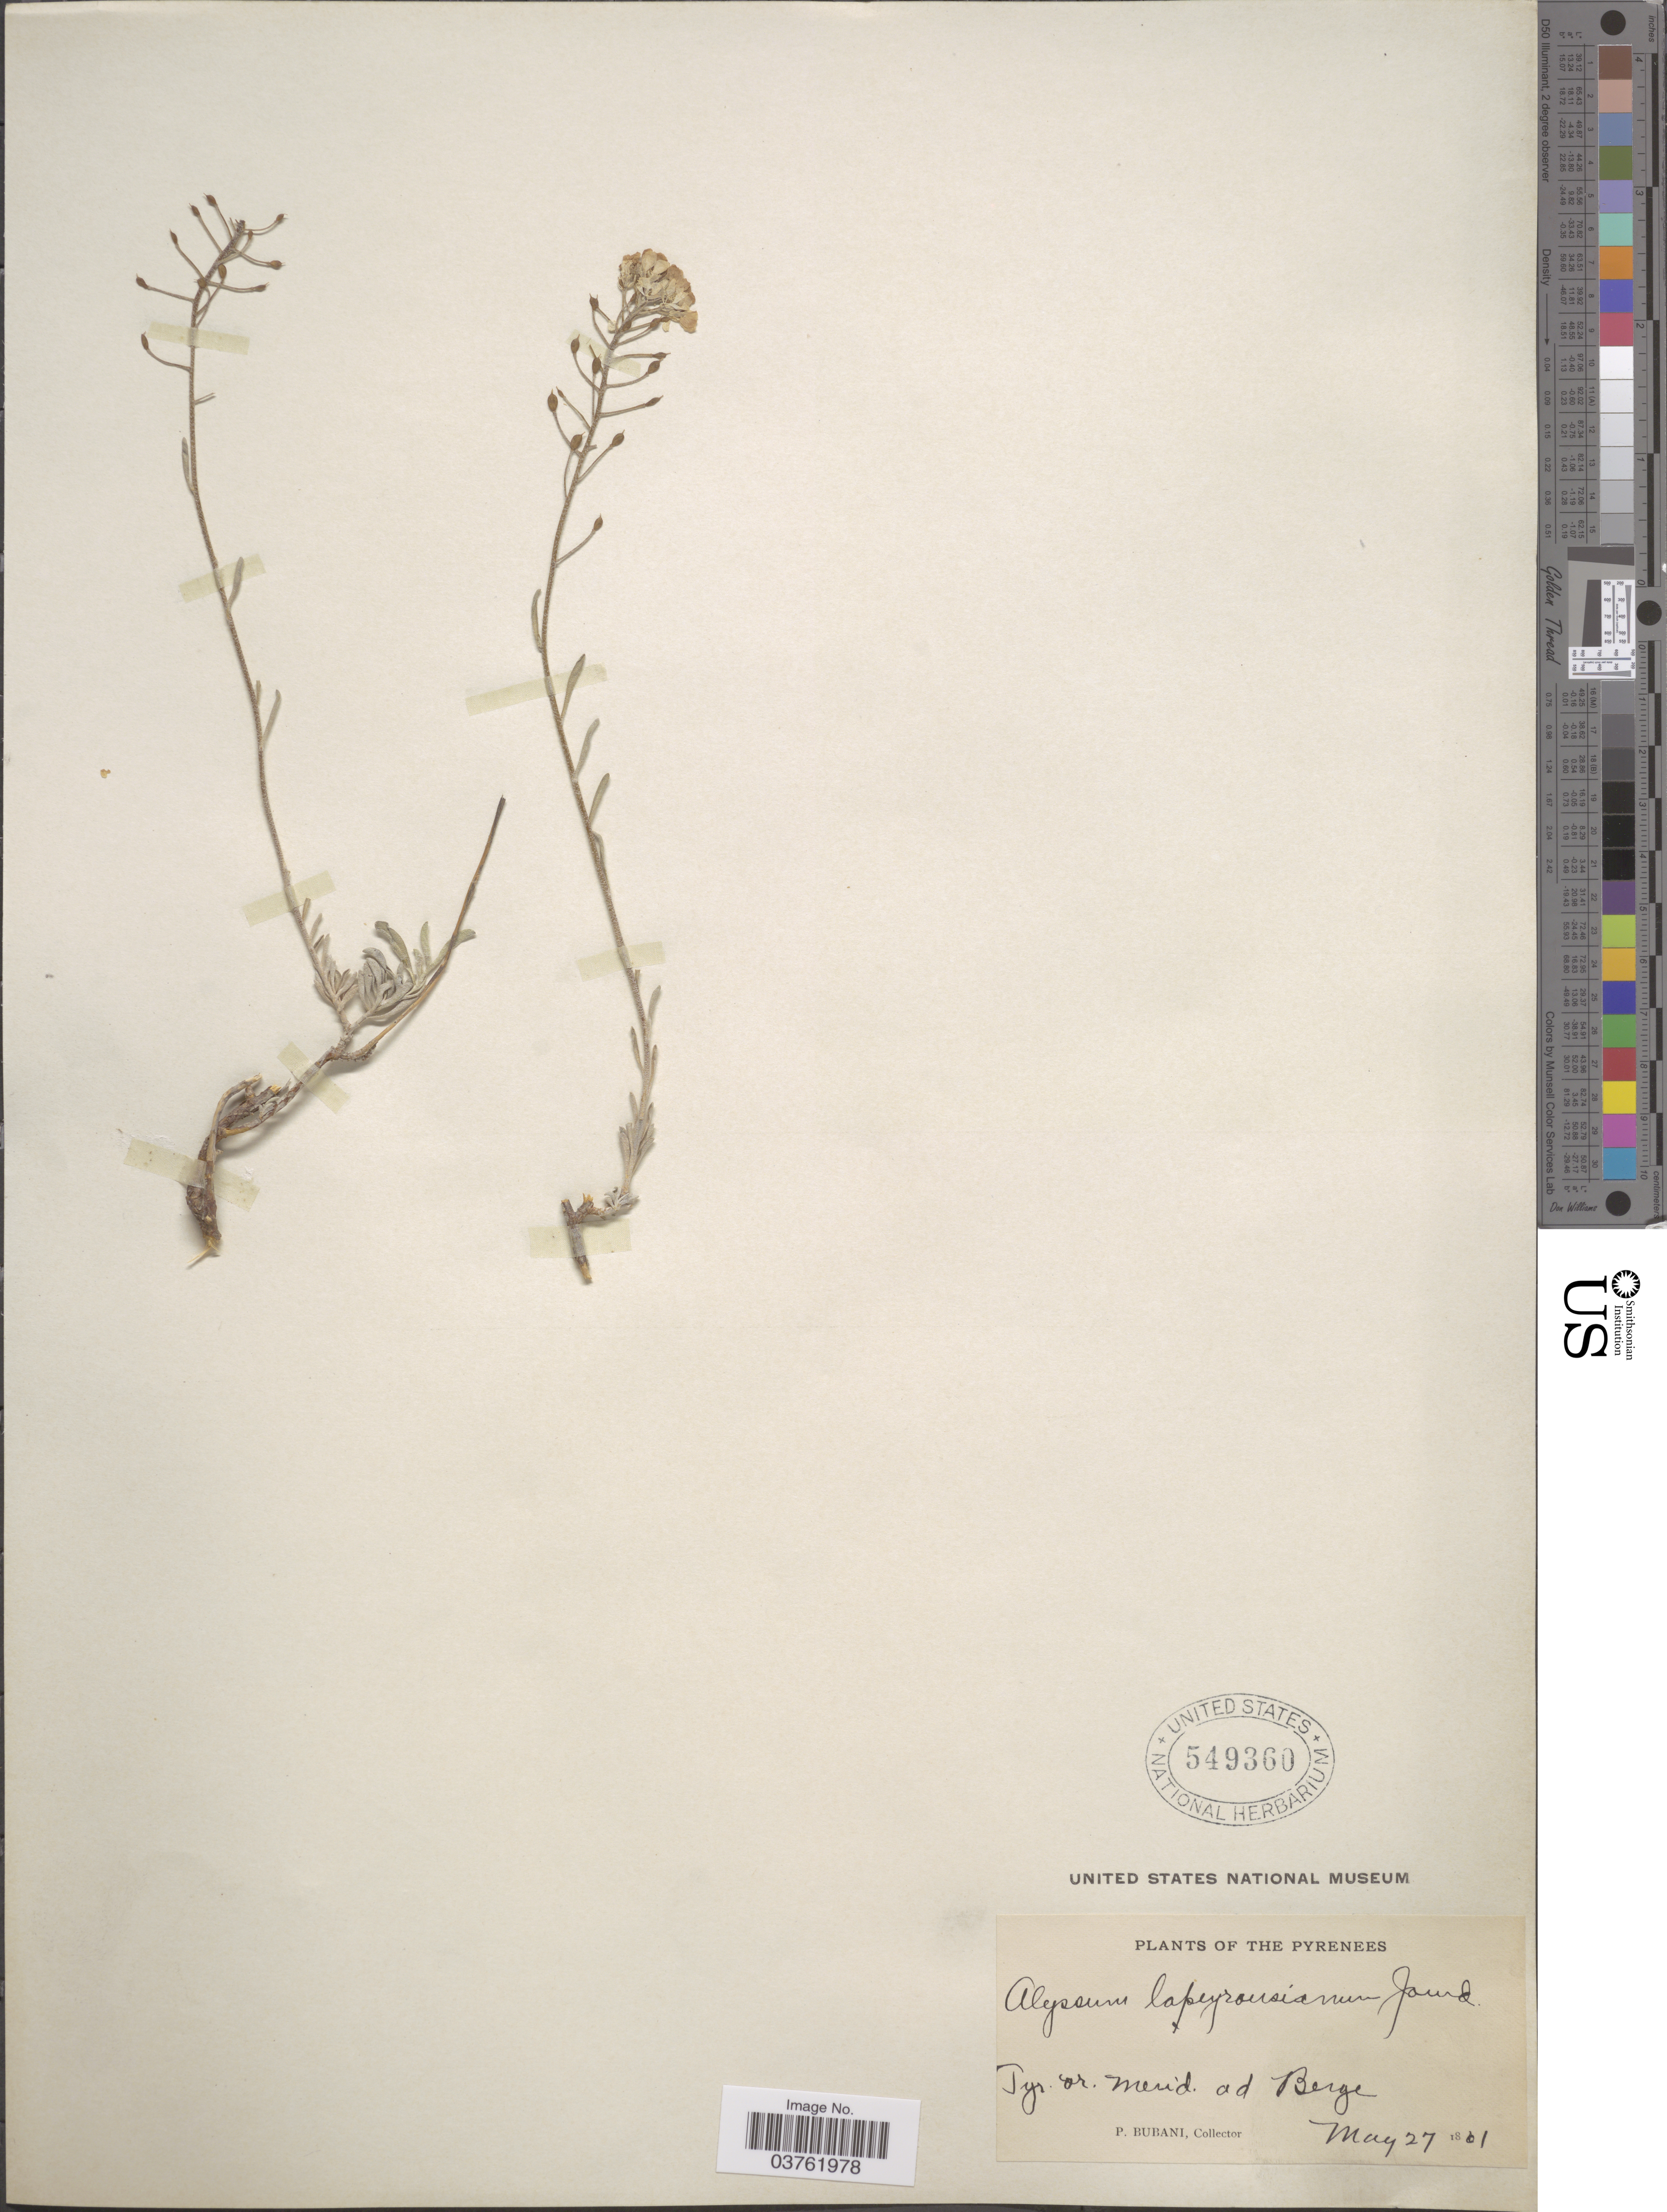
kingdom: Plantae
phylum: Tracheophyta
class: Magnoliopsida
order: Brassicales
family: Brassicaceae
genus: Alyssum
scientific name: Alyssum lapeyrousianum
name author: Jord.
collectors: P. Bubani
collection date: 1801-05-27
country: France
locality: The Pyrenees. Pyr. or. Merid. ad Berge.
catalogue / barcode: US 549360